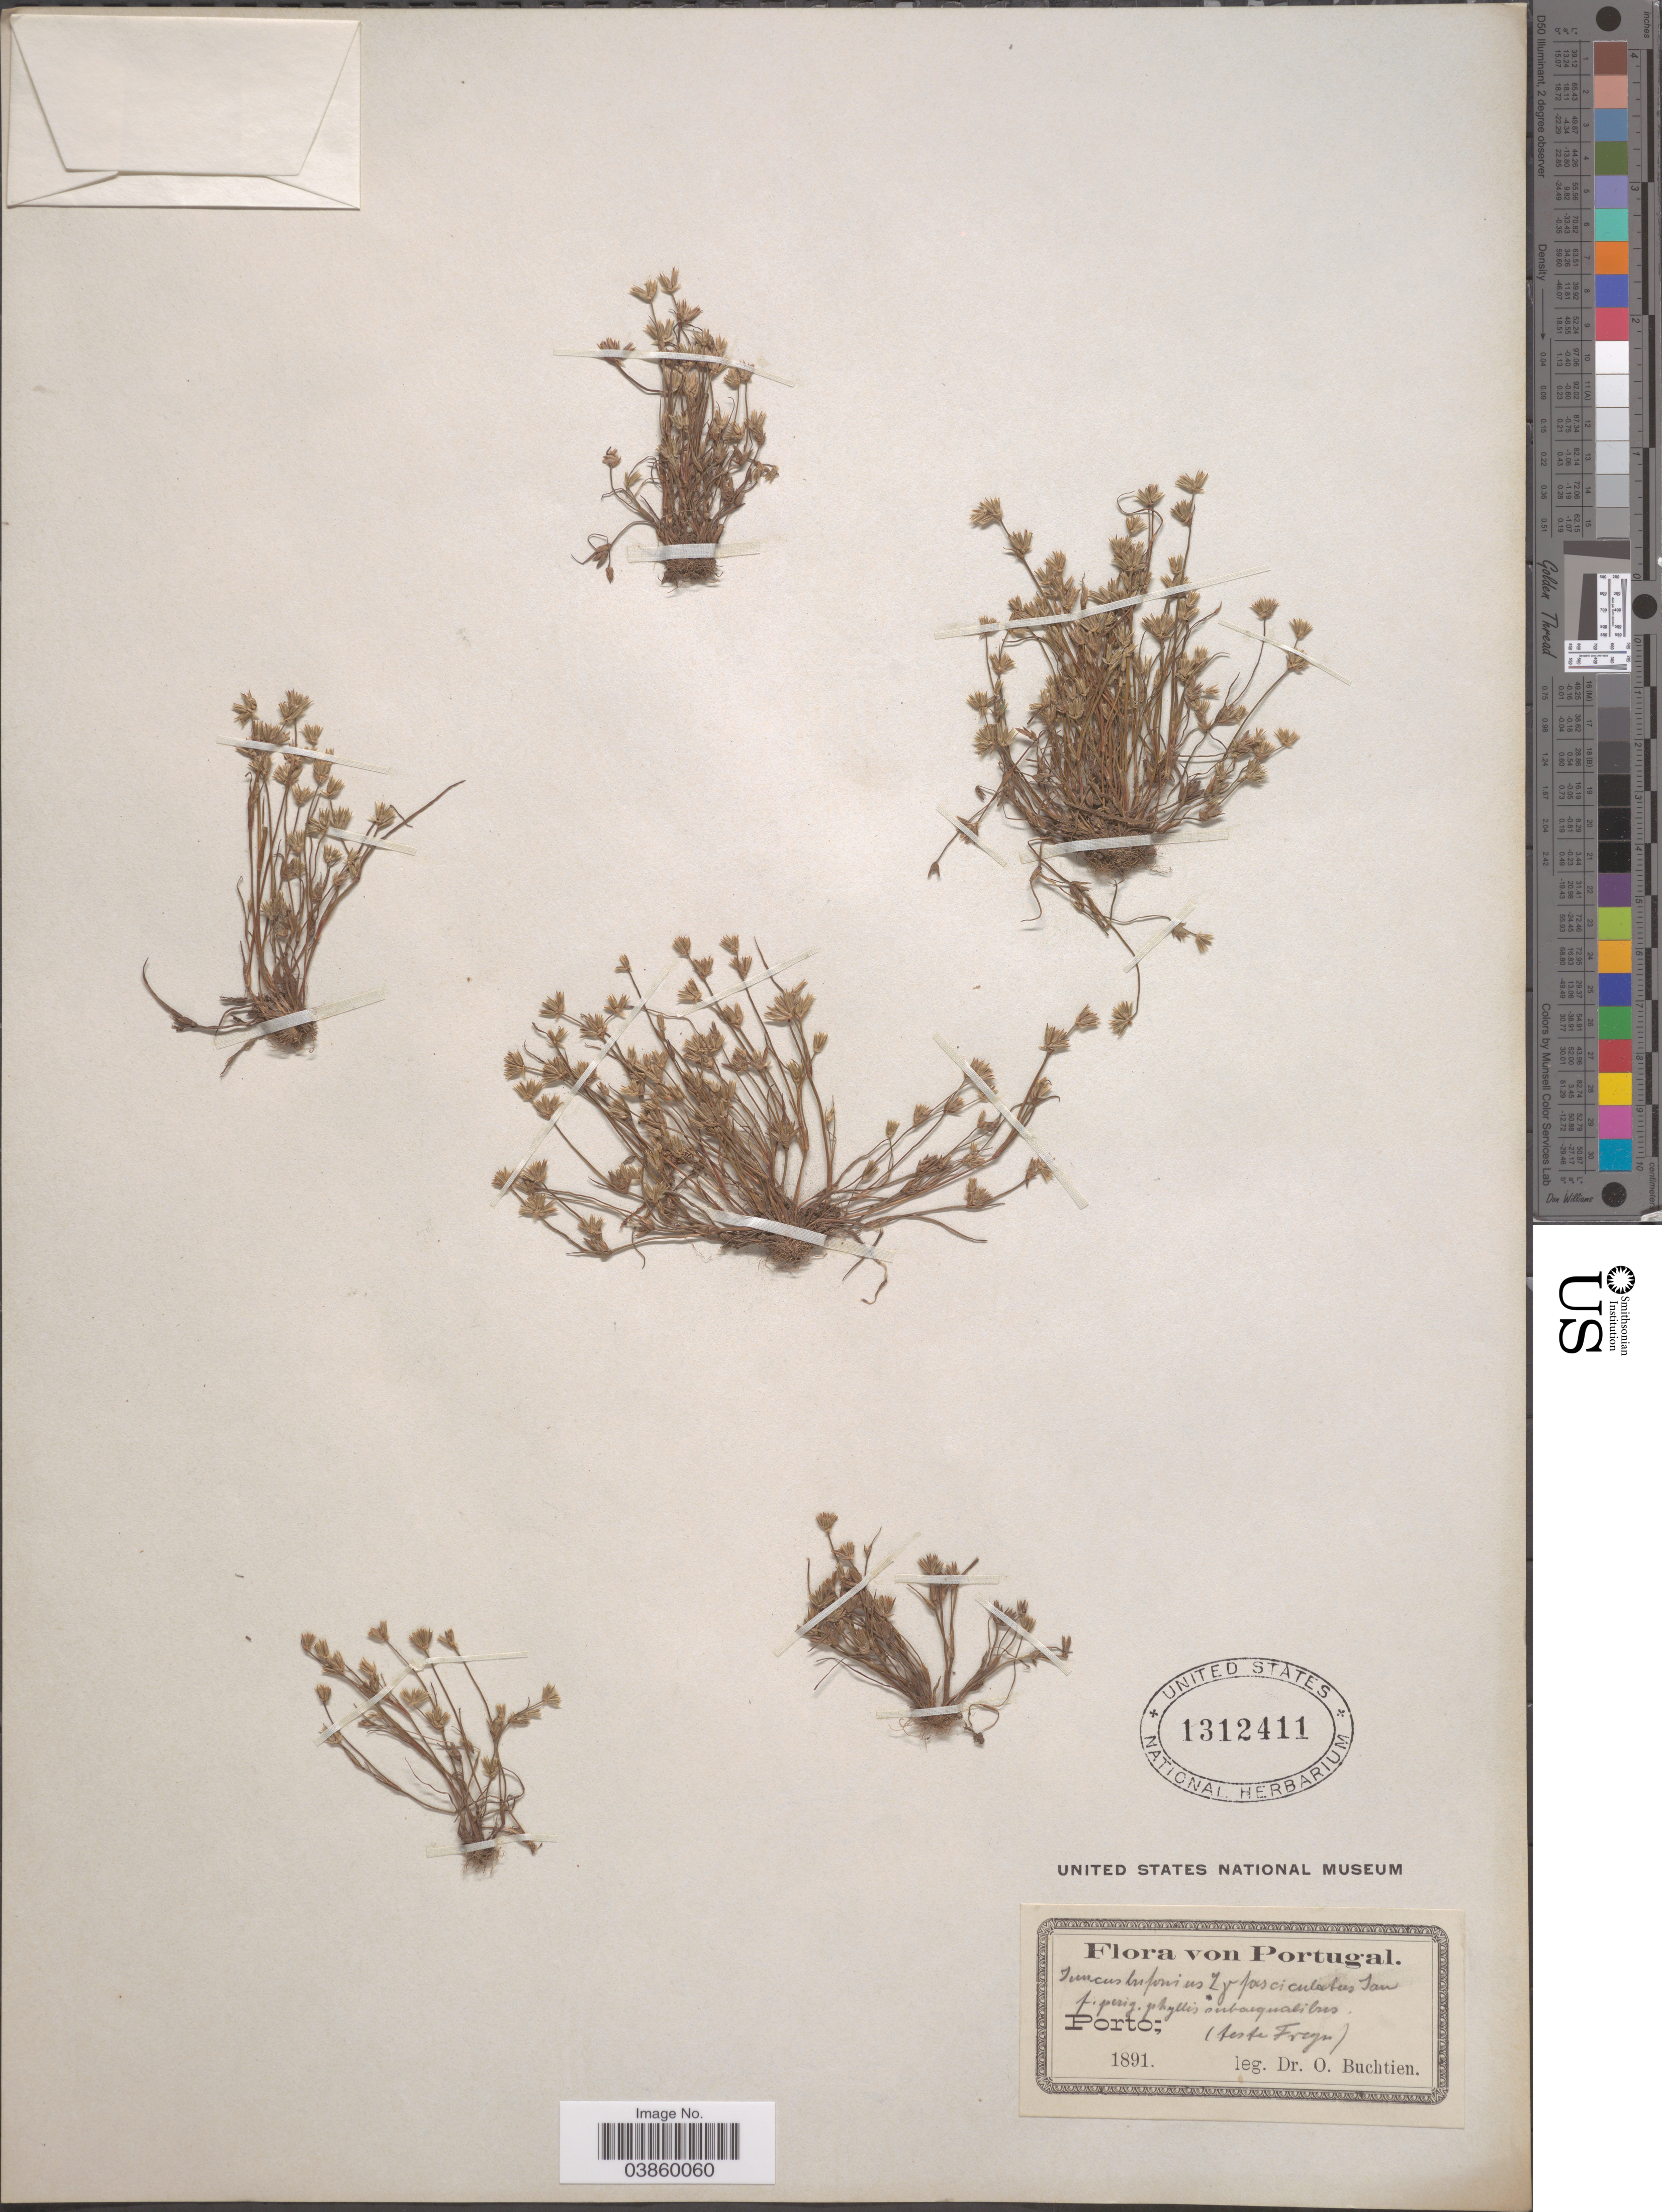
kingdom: Plantae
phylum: Tracheophyta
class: Liliopsida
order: Poales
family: Juncaceae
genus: Juncus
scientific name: Juncus bufonius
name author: L.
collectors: O. Buchtien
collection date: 1891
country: Portugal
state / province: Porto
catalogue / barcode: US 1312411